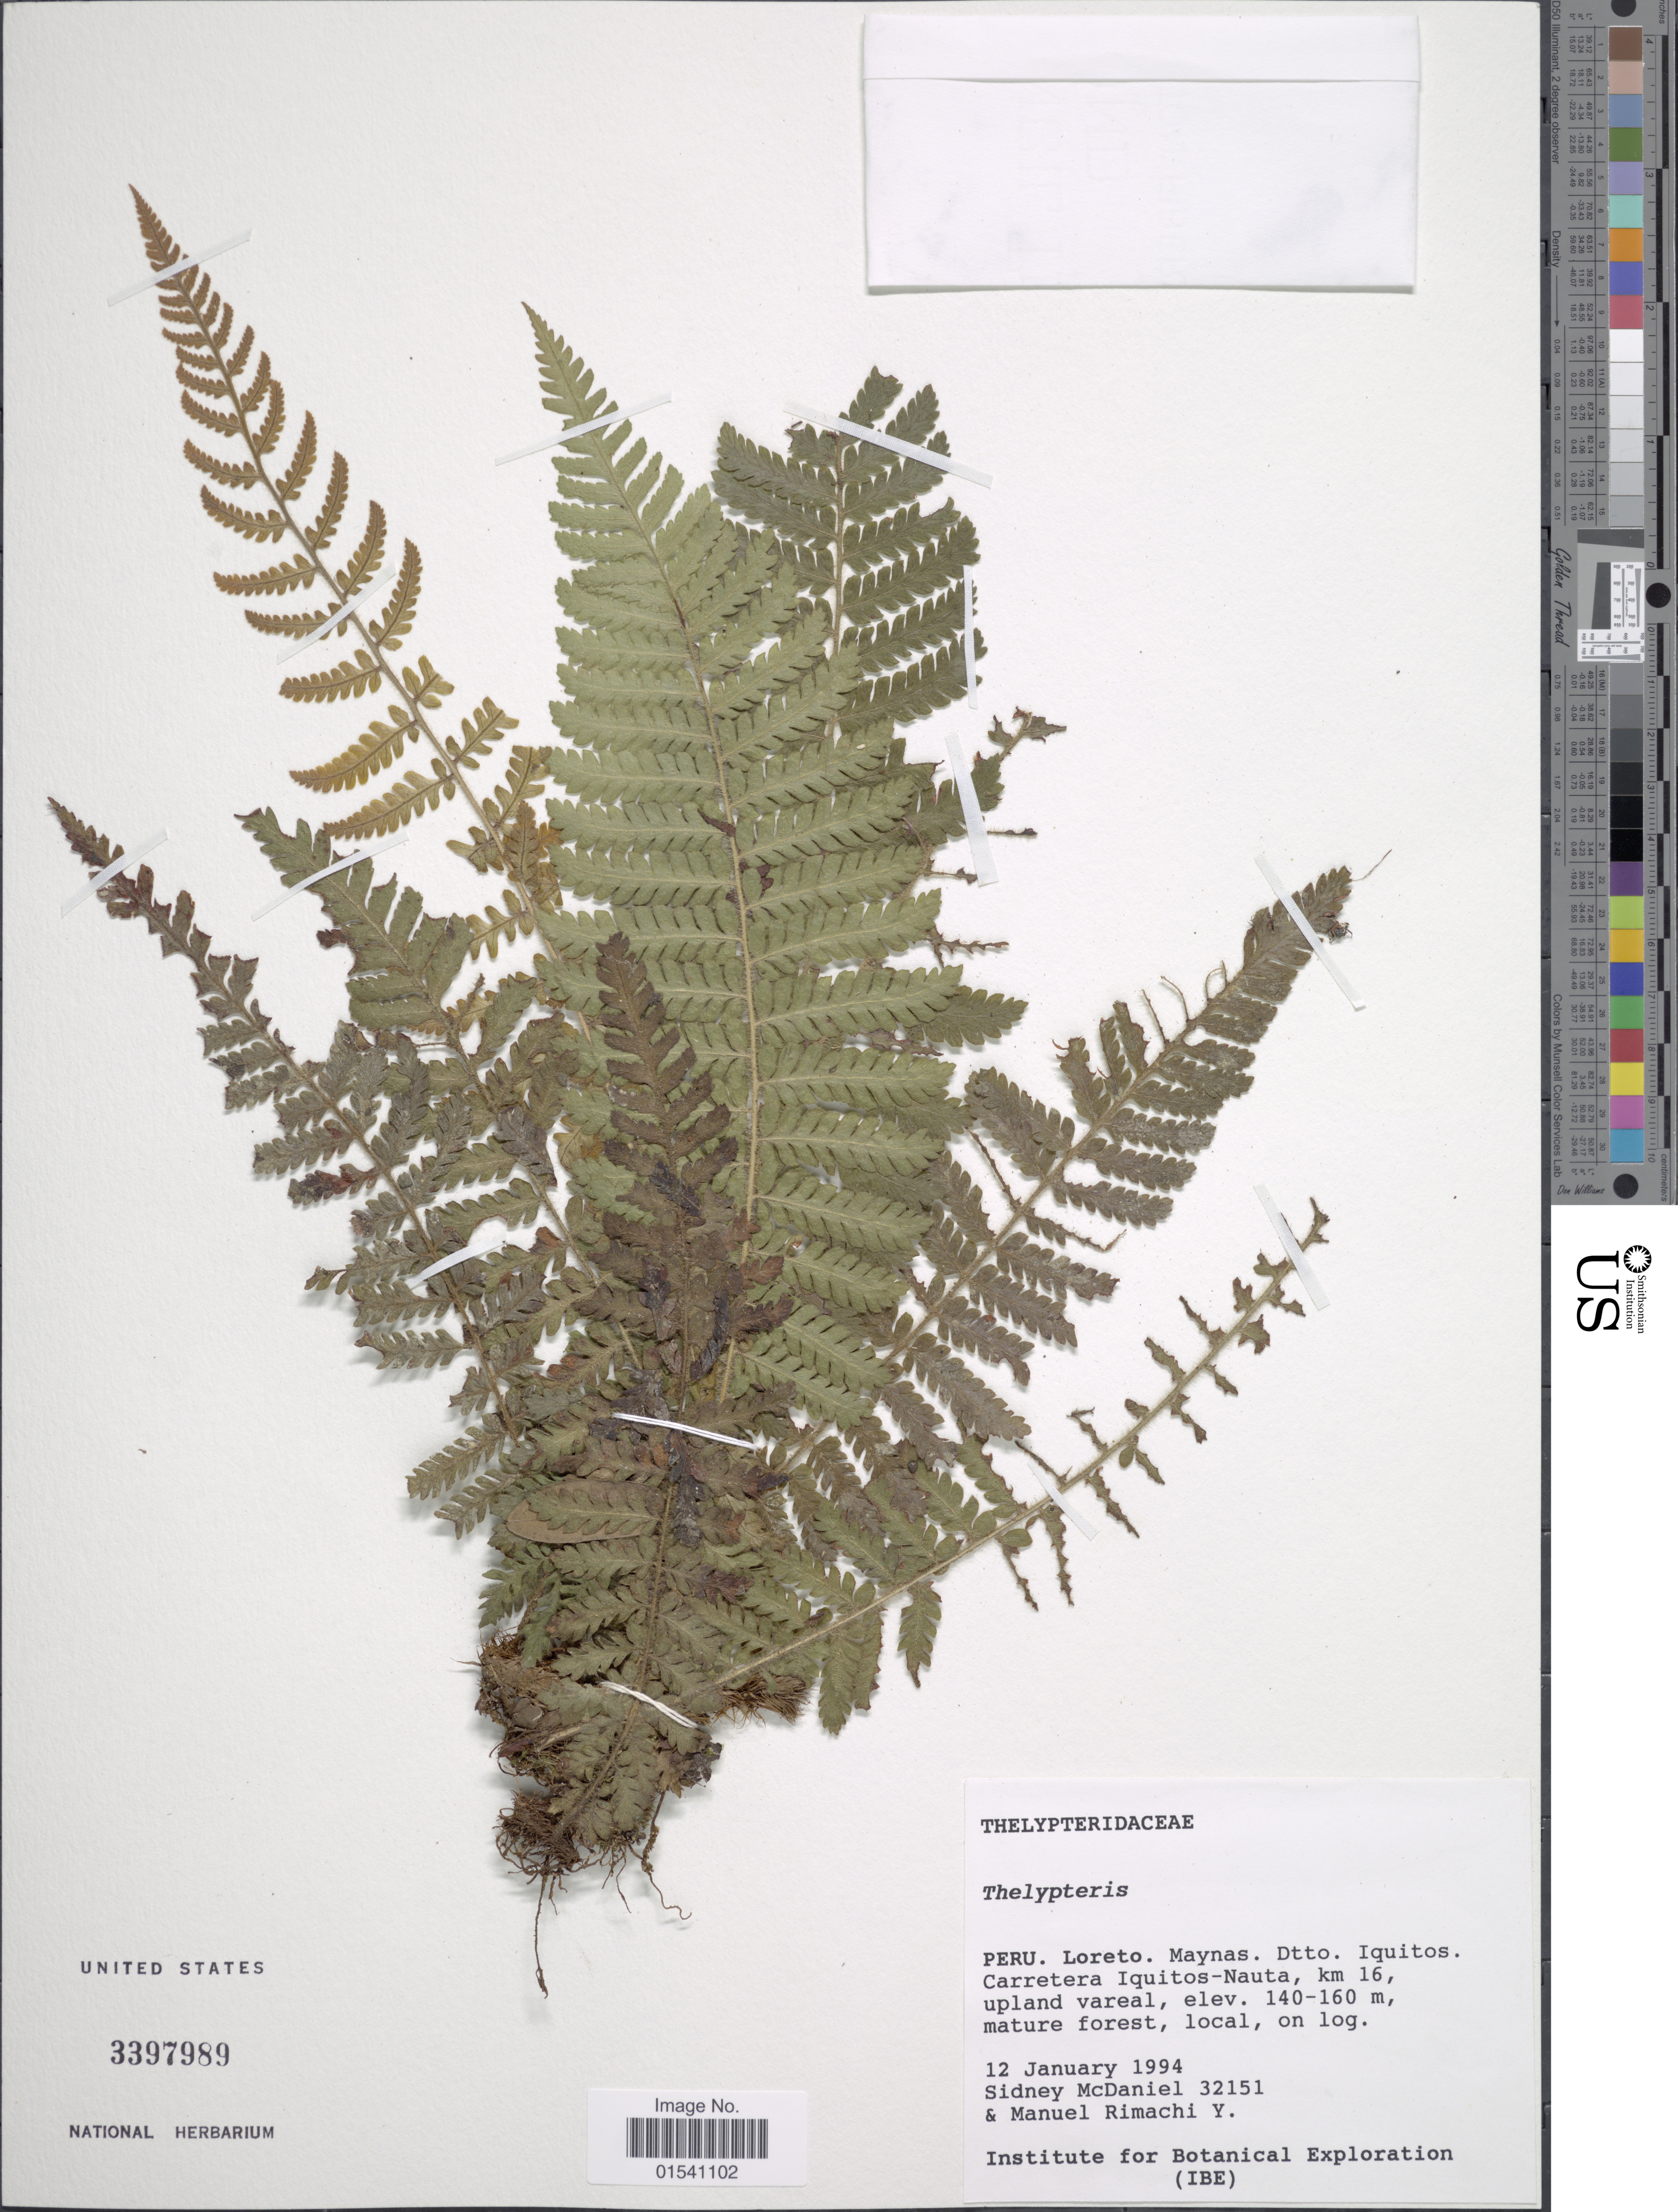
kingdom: Plantae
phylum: Tracheophyta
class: Polypodiopsida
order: Polypodiales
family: Thelypteridaceae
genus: Amauropelta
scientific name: Amauropelta sp.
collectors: S. McDaniel & M. Rimachi Y.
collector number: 32151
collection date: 1994-01-12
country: Peru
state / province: Loreto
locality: Maynas Dtto Iquitos Carretera Iquitos-Nauta, km 16, upland vareal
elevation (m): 140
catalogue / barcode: US 3397989